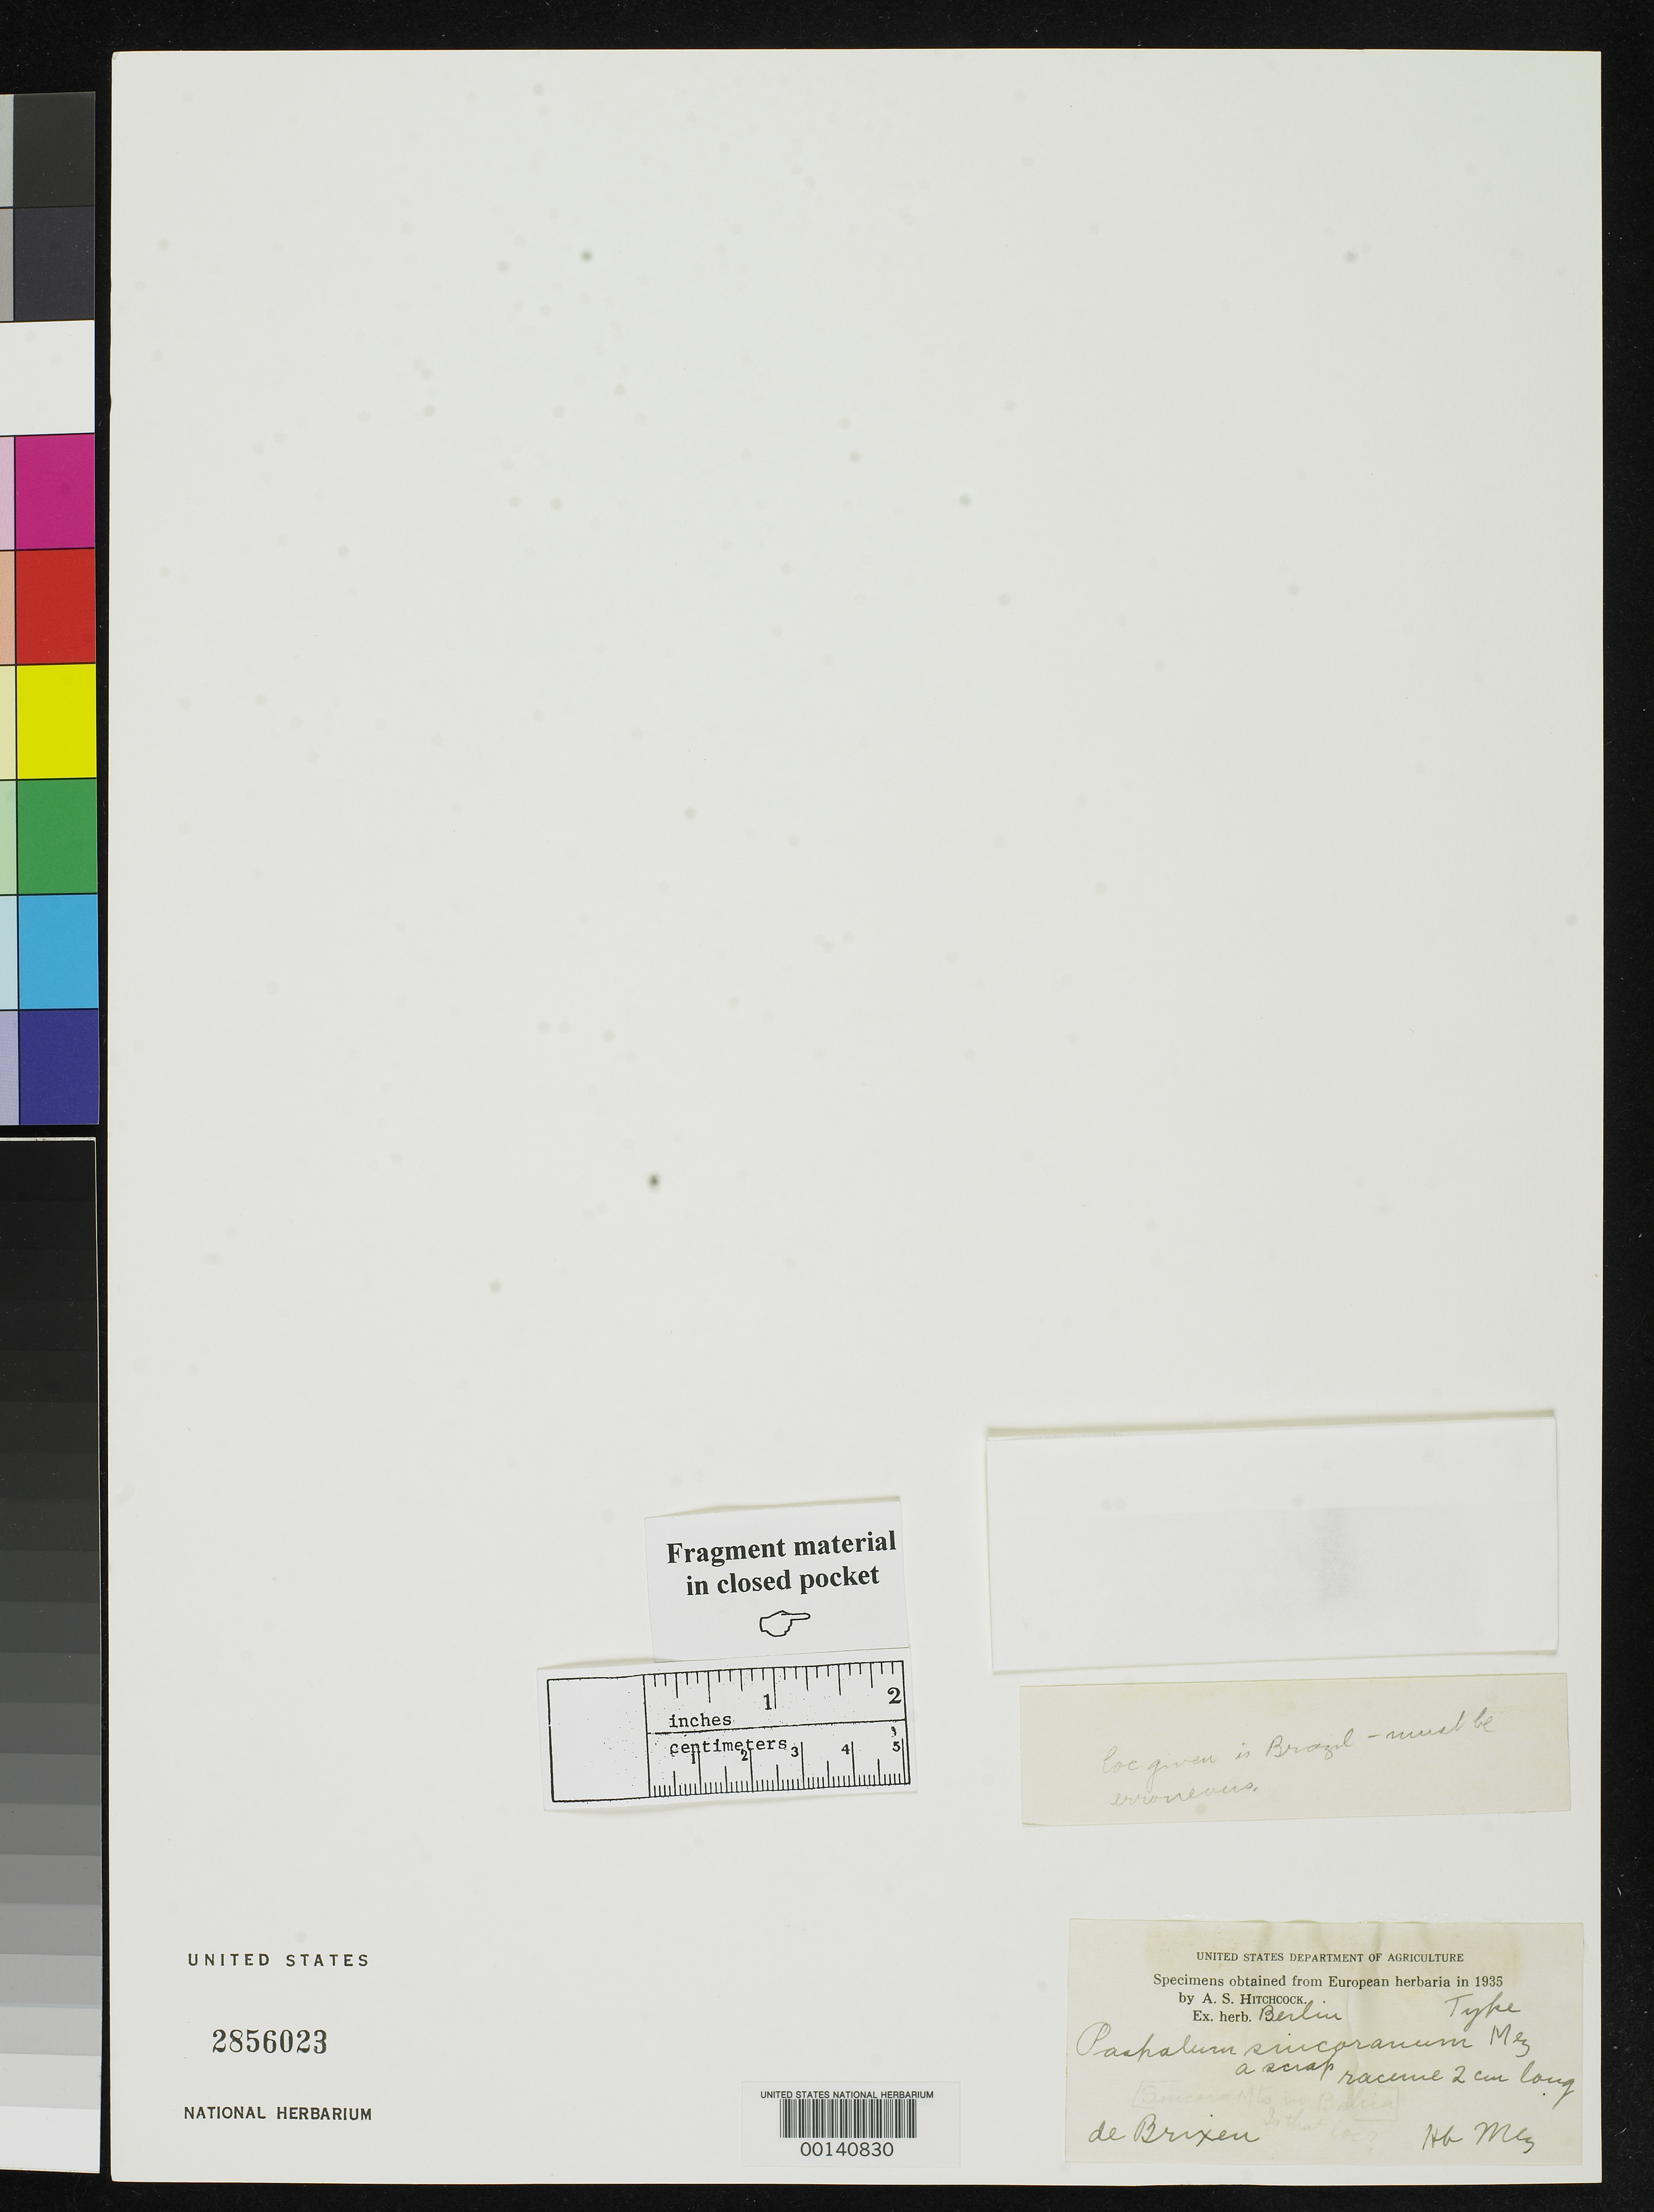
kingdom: Plantae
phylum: Tracheophyta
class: Liliopsida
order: Poales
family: Poaceae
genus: Paspalum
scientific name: Paspalum sincoranum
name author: Mez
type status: Type Fragment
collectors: -. de Brixen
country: Brazil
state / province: Bahia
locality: North of Esplanda city on road to Jaquera.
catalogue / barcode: US 2856023